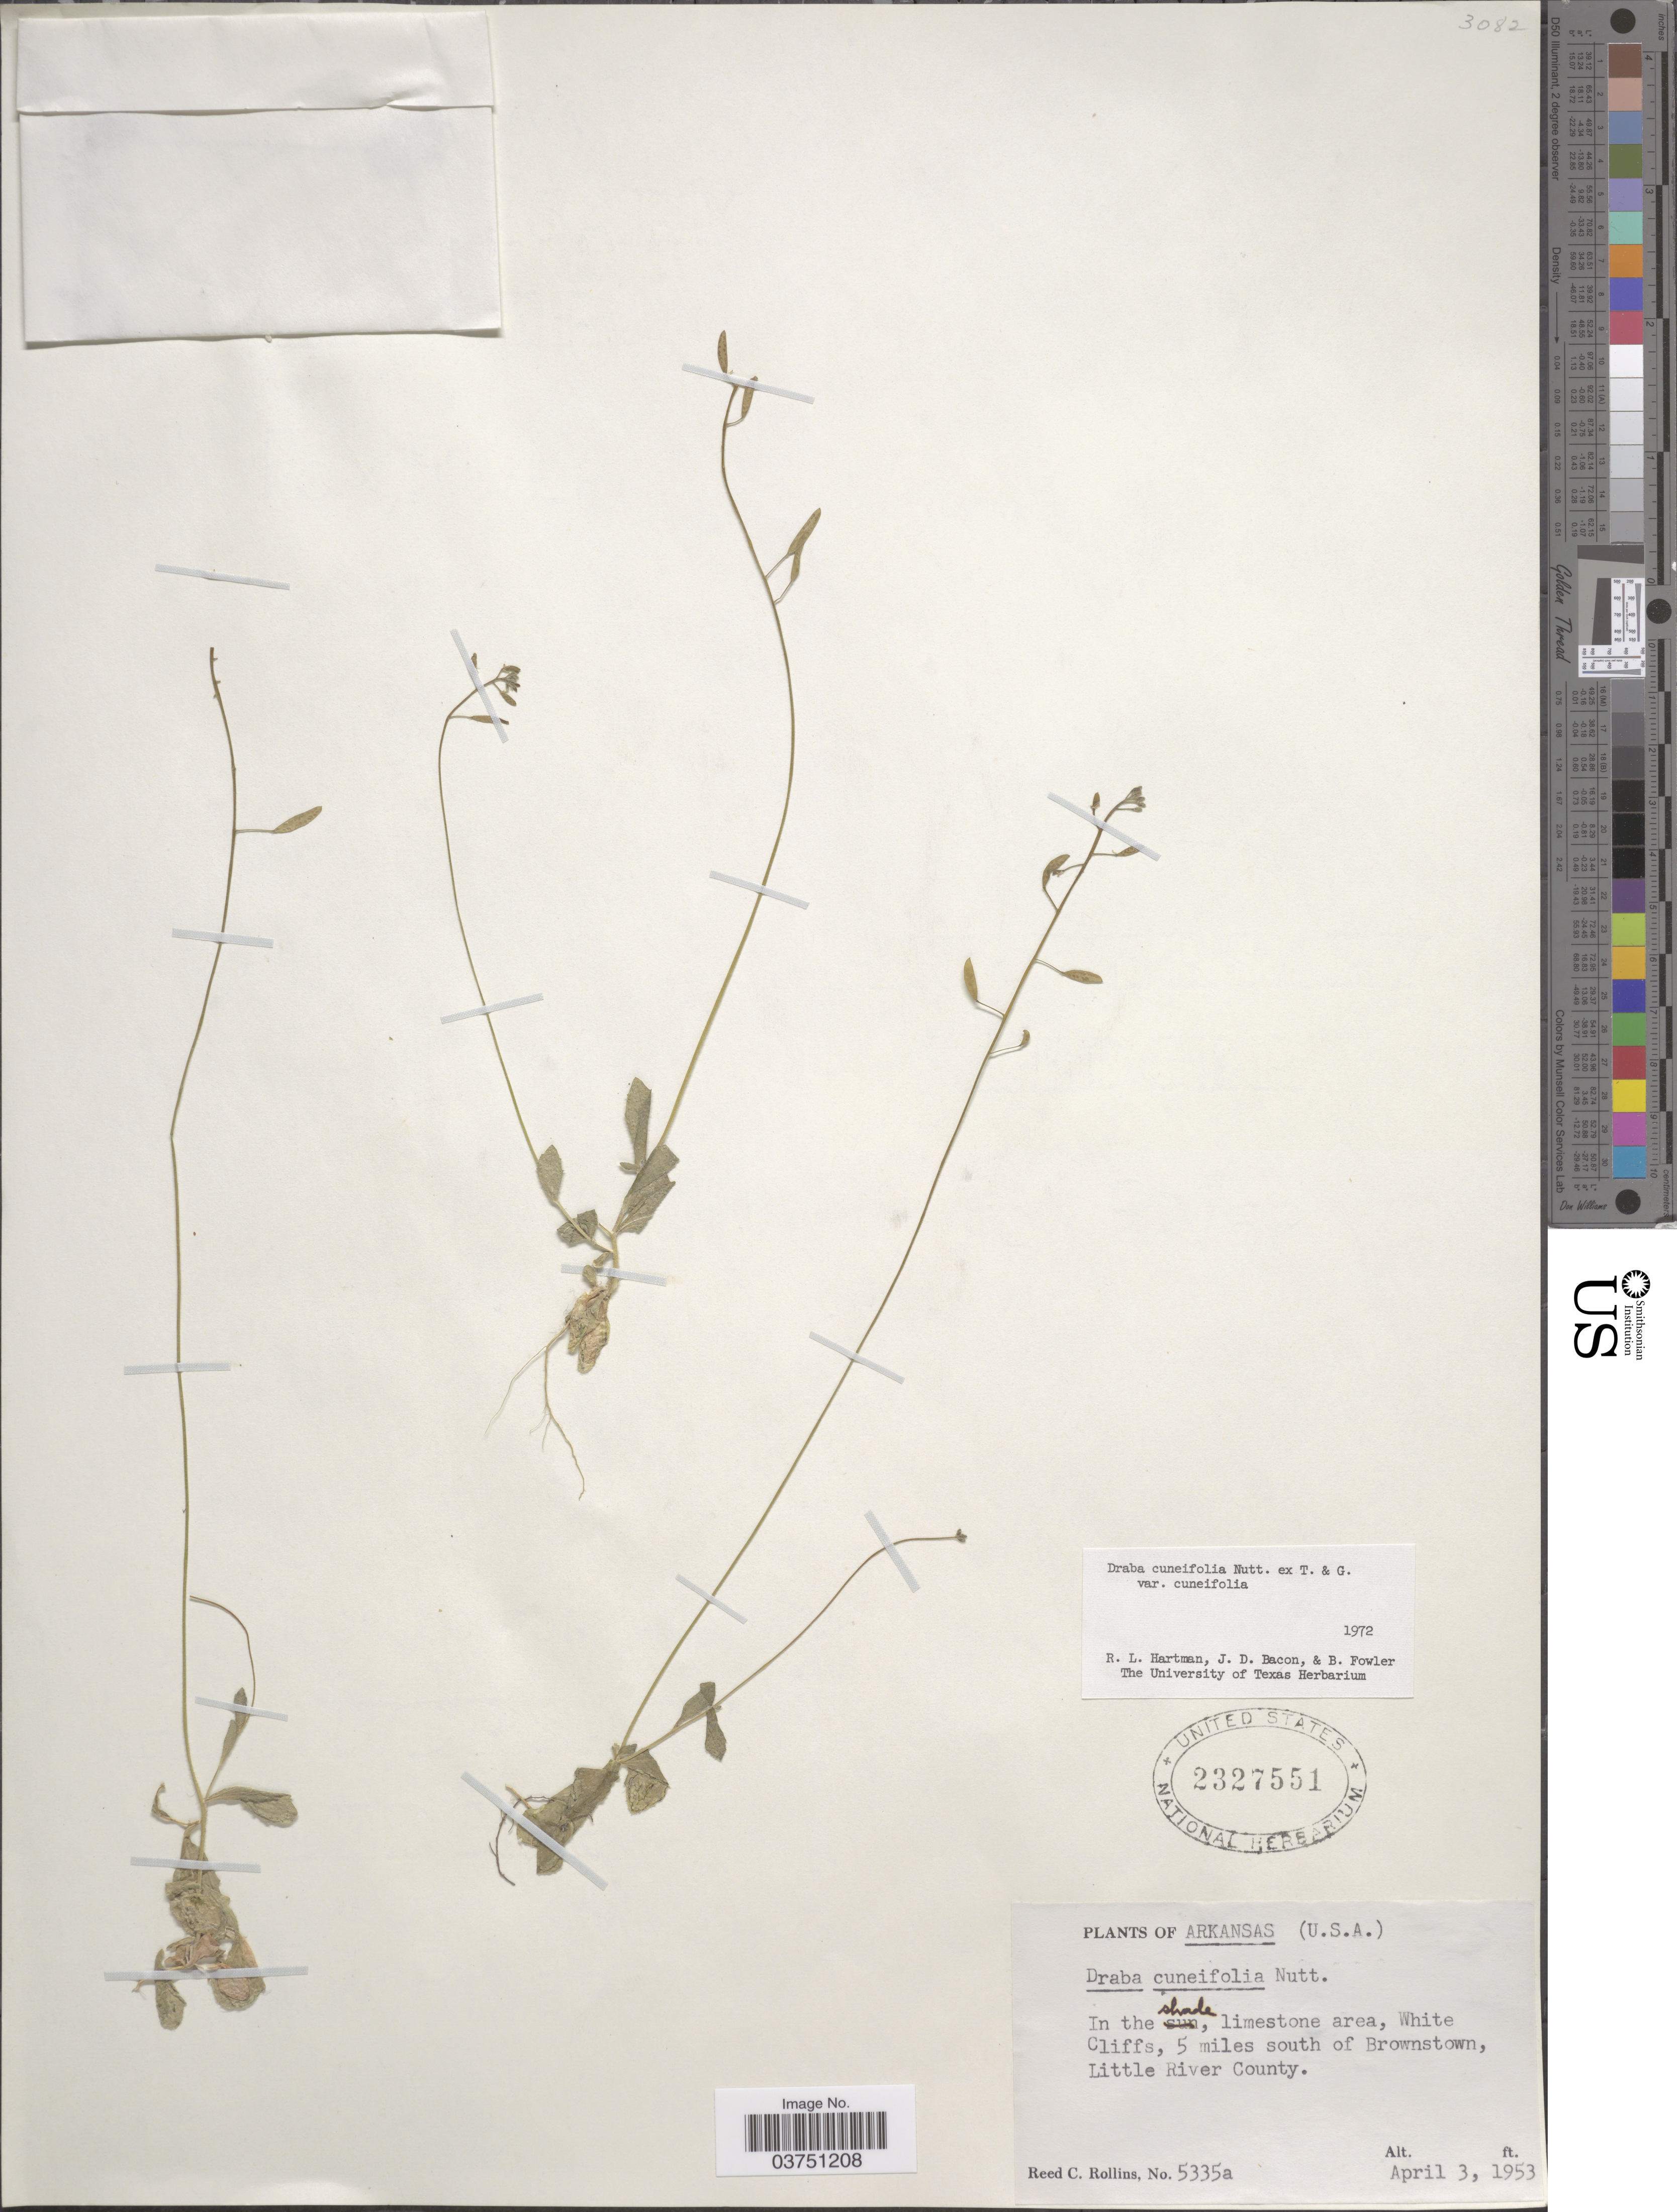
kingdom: Plantae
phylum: Tracheophyta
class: Magnoliopsida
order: Brassicales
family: Brassicaceae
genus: Draba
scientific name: Draba cuneifolia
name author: Nutt.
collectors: R. C. Rollins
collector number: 5335a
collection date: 1953-04-03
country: United States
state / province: Arkansas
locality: White Cliffs, 5 miles south of Brownstown, Little River County.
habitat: in the shade limestone area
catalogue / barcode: US 2327551